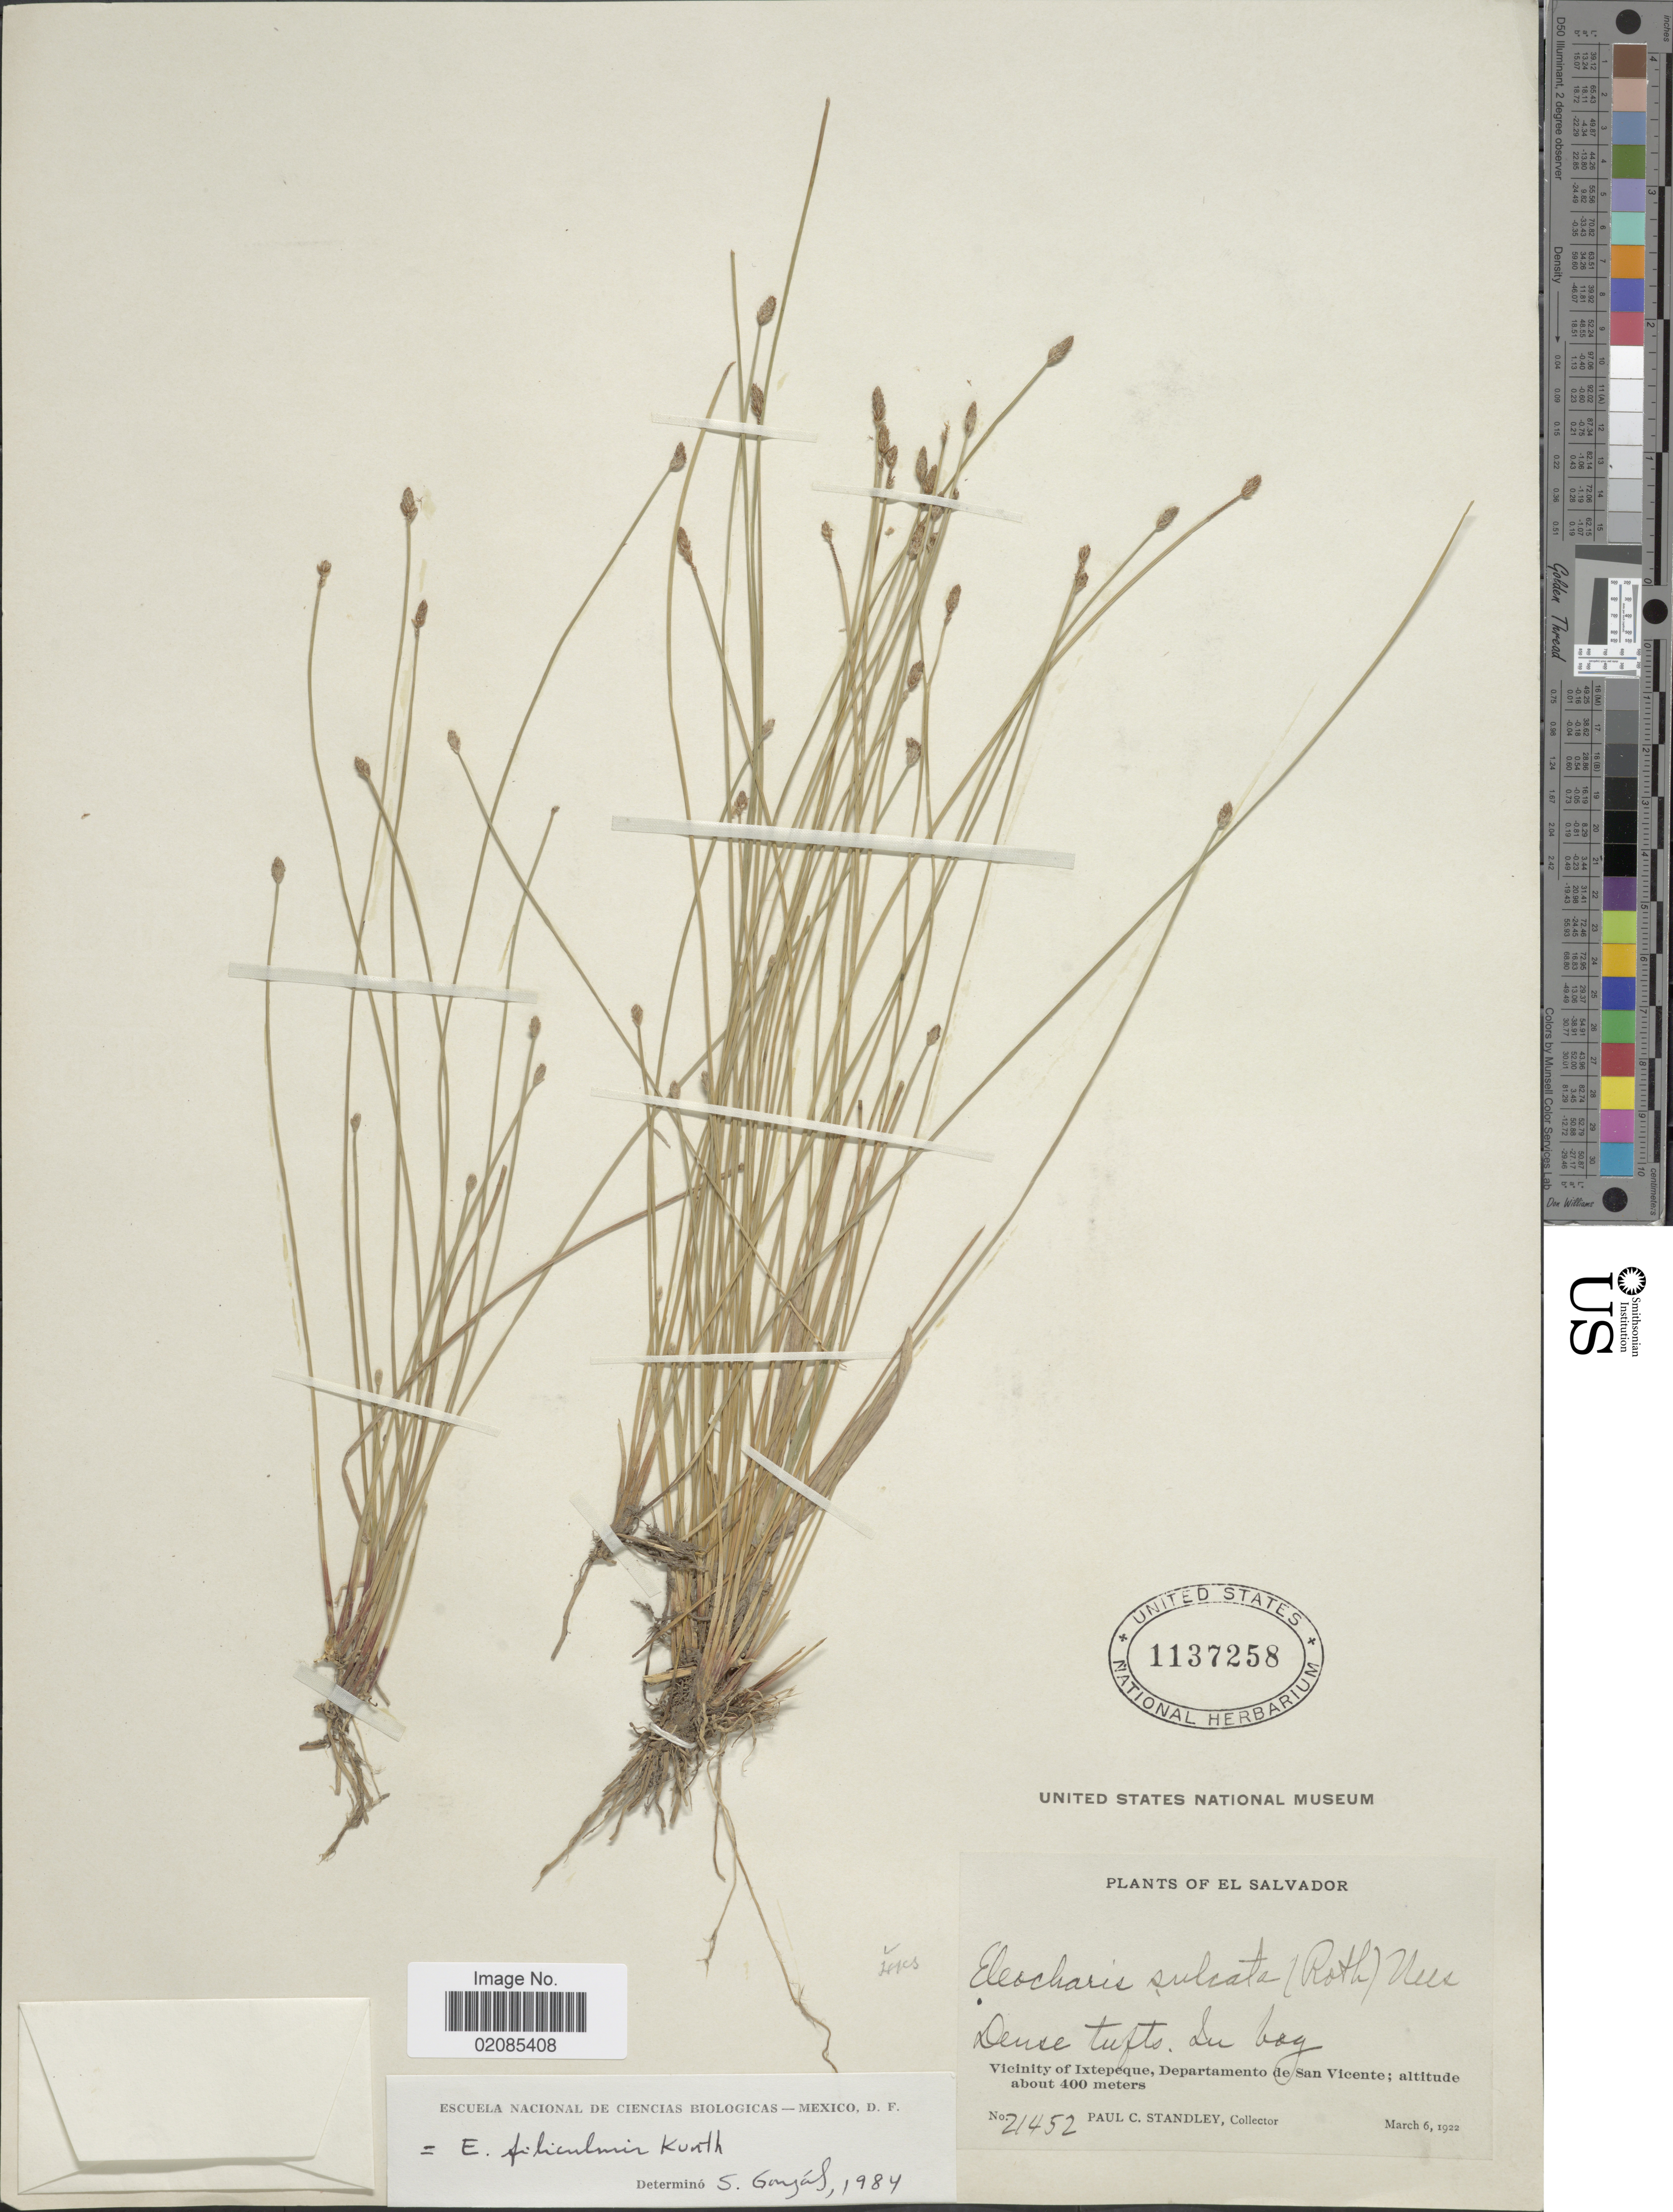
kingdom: Plantae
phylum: Tracheophyta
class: Liliopsida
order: Poales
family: Cyperaceae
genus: Eleocharis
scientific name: Eleocharis filiculmis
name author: Kunth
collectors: P. C. Standley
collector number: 21452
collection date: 1922-03-06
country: El Salvador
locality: Vicinity of Ixtepeque, Departamento de San Vicente.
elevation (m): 400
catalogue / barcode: US 1137258